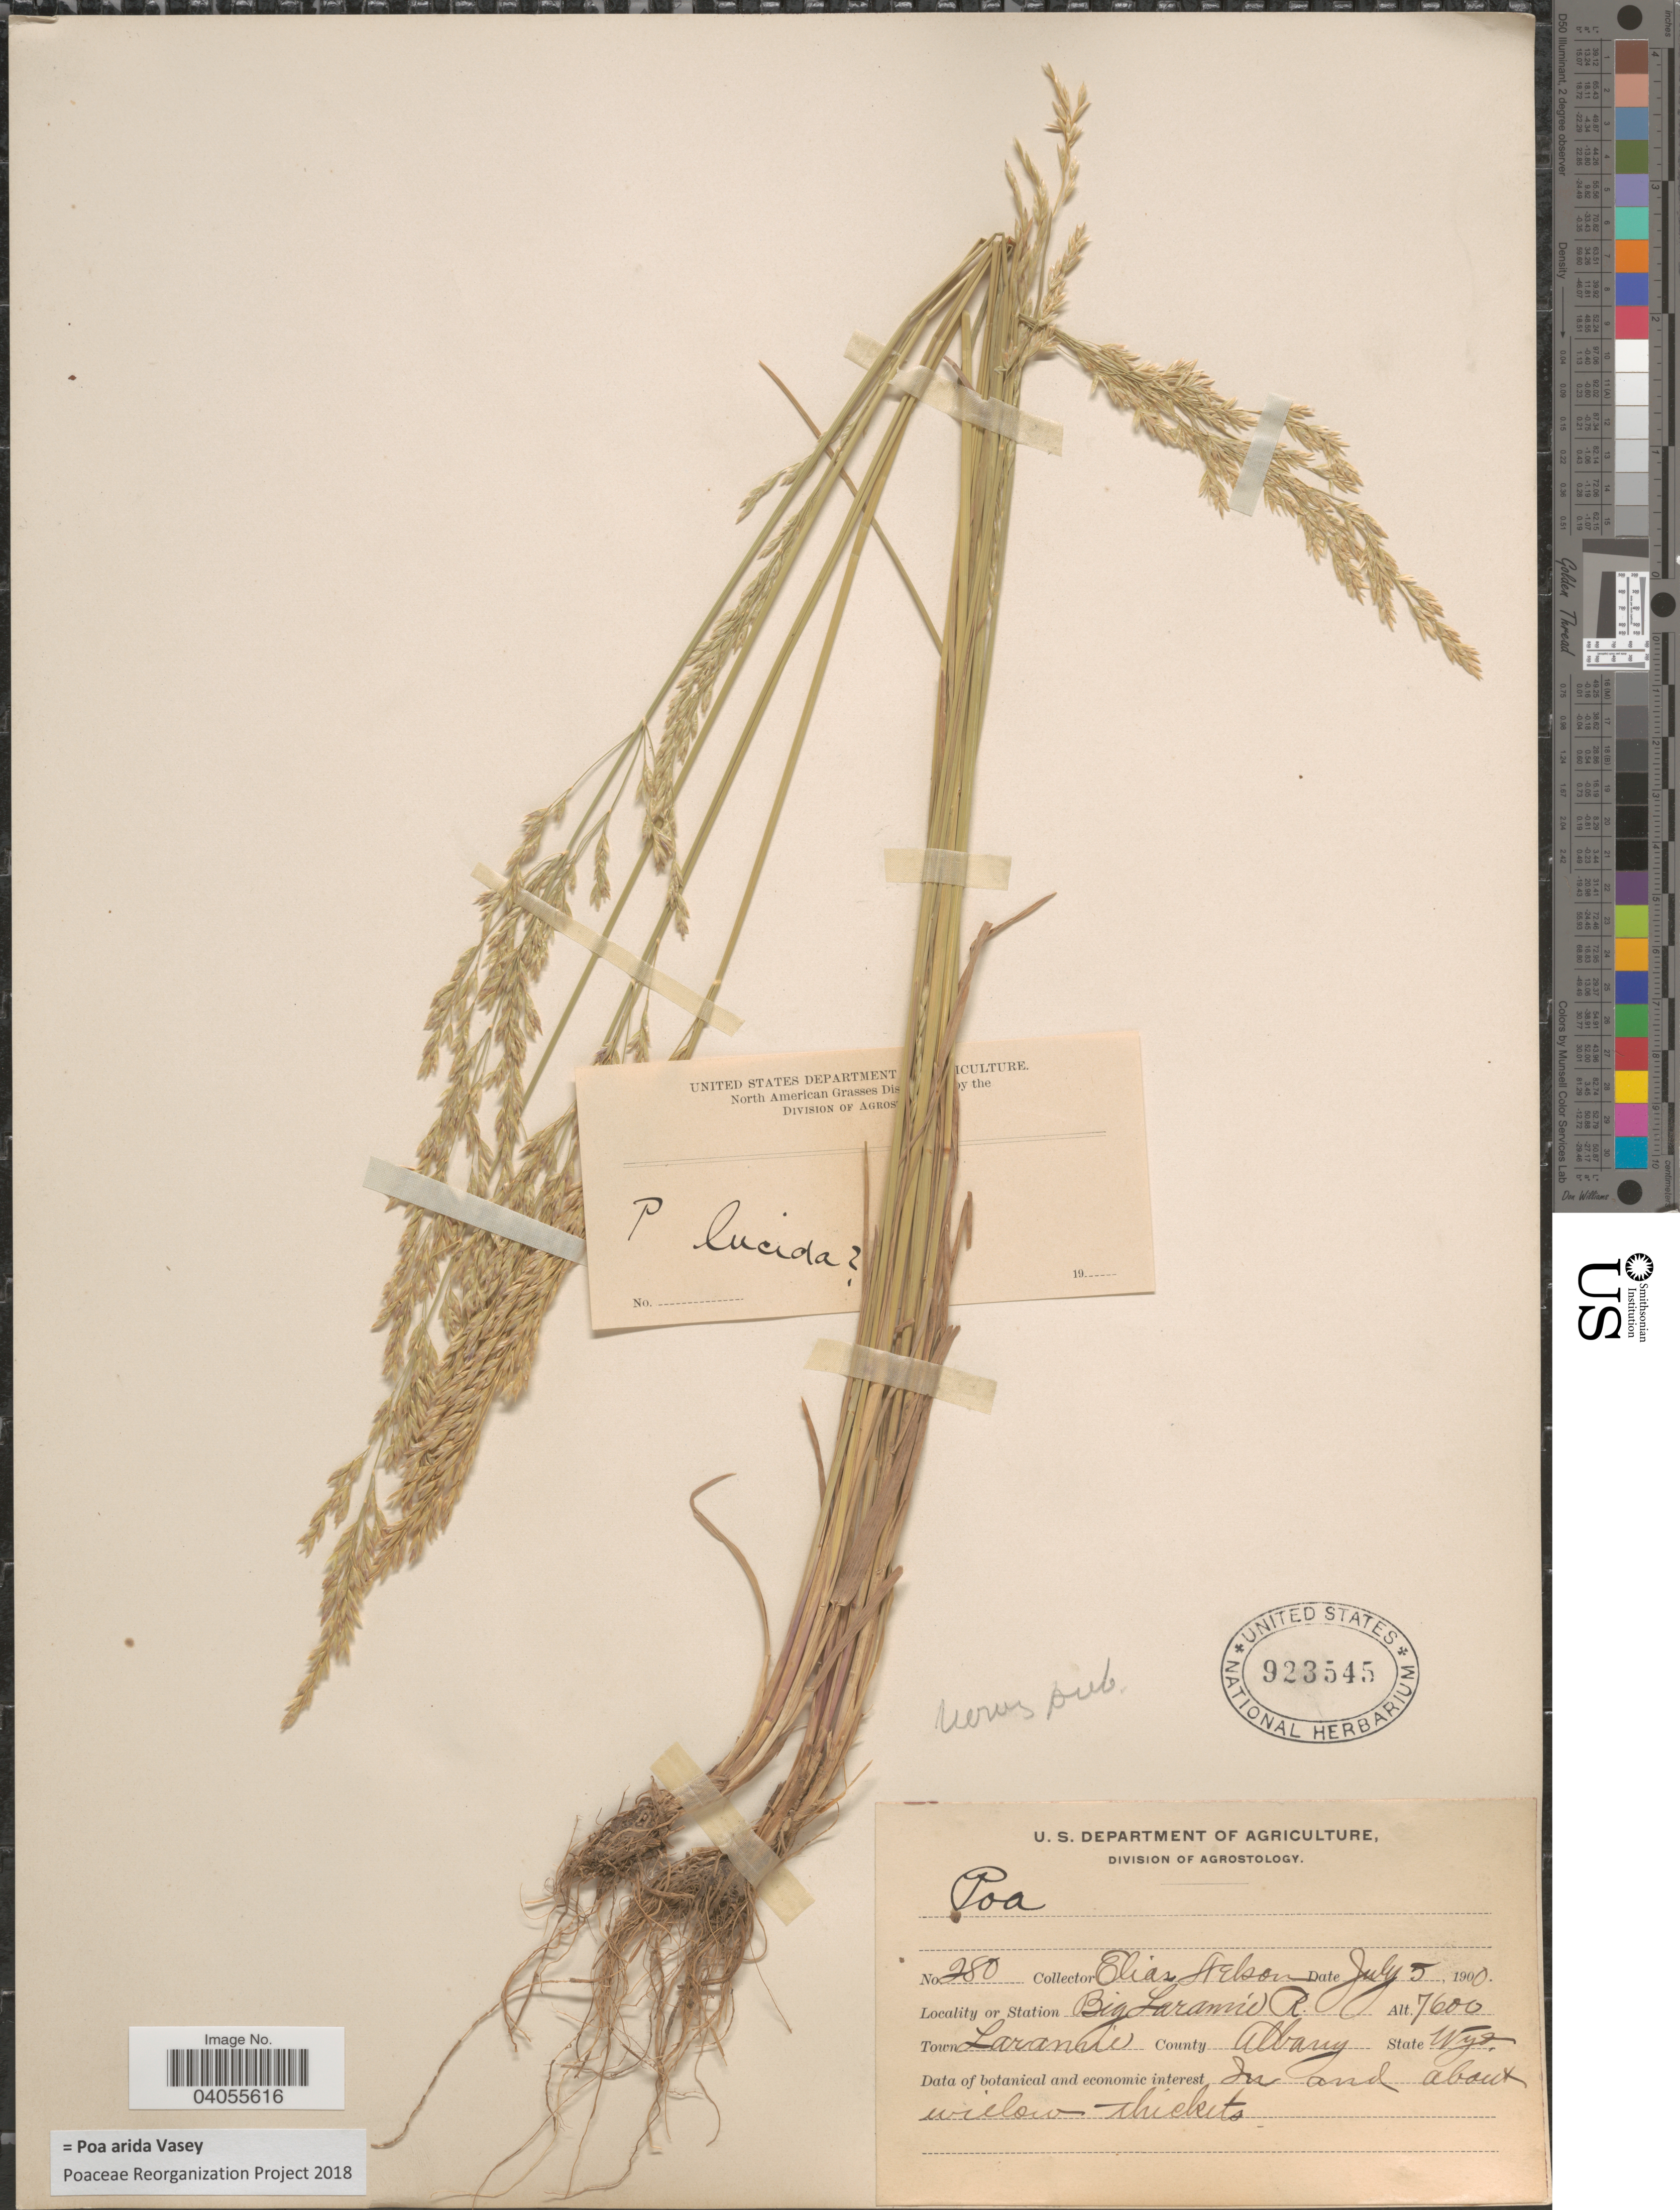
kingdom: Plantae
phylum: Tracheophyta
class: Liliopsida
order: Poales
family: Poaceae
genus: Poa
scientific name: Poa arida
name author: Vasey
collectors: E. Nelson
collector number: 280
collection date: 1900-07-05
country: United States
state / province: Wyoming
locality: Station Big Laramie R. Town Laramie. County Albany.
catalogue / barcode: US 923545